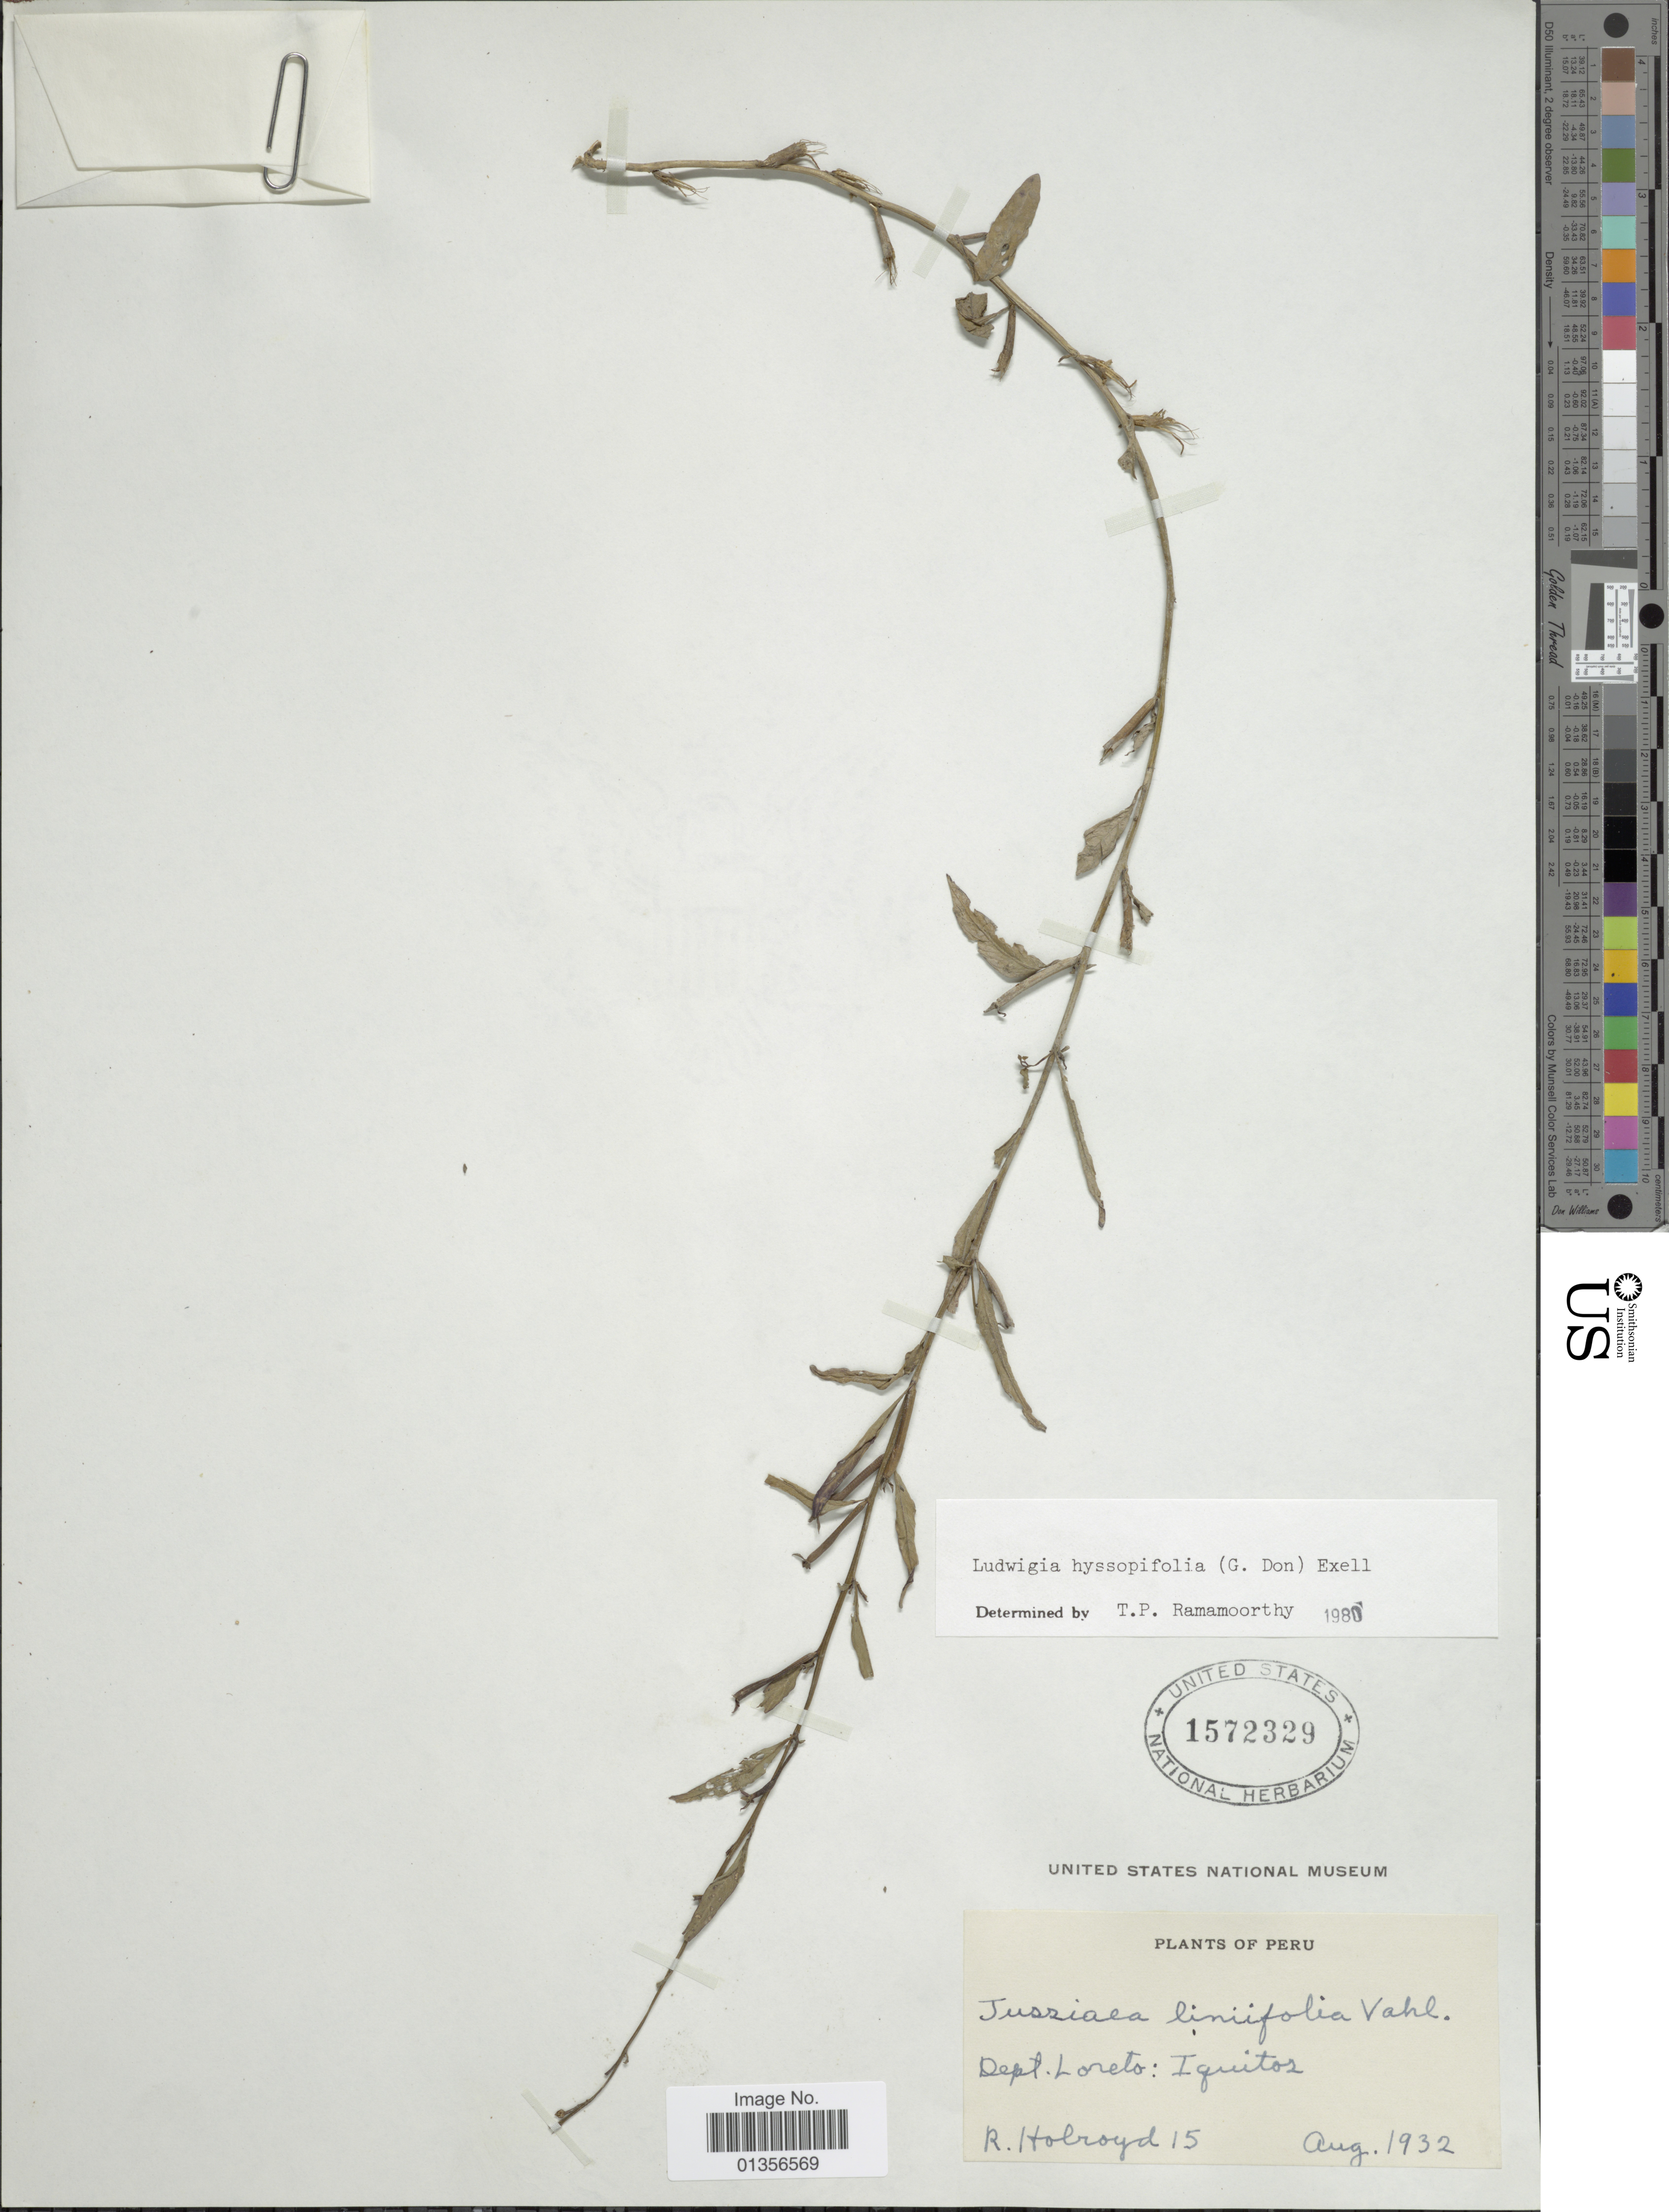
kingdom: Plantae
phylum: Tracheophyta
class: Magnoliopsida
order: Myrtales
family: Onagraceae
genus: Ludwigia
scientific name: Ludwigia hyssopifolia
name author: (G. Don) Exell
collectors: R. Holroyd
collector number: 15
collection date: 1932-08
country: Peru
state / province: Loreto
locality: Iquitos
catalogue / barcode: US 1572329